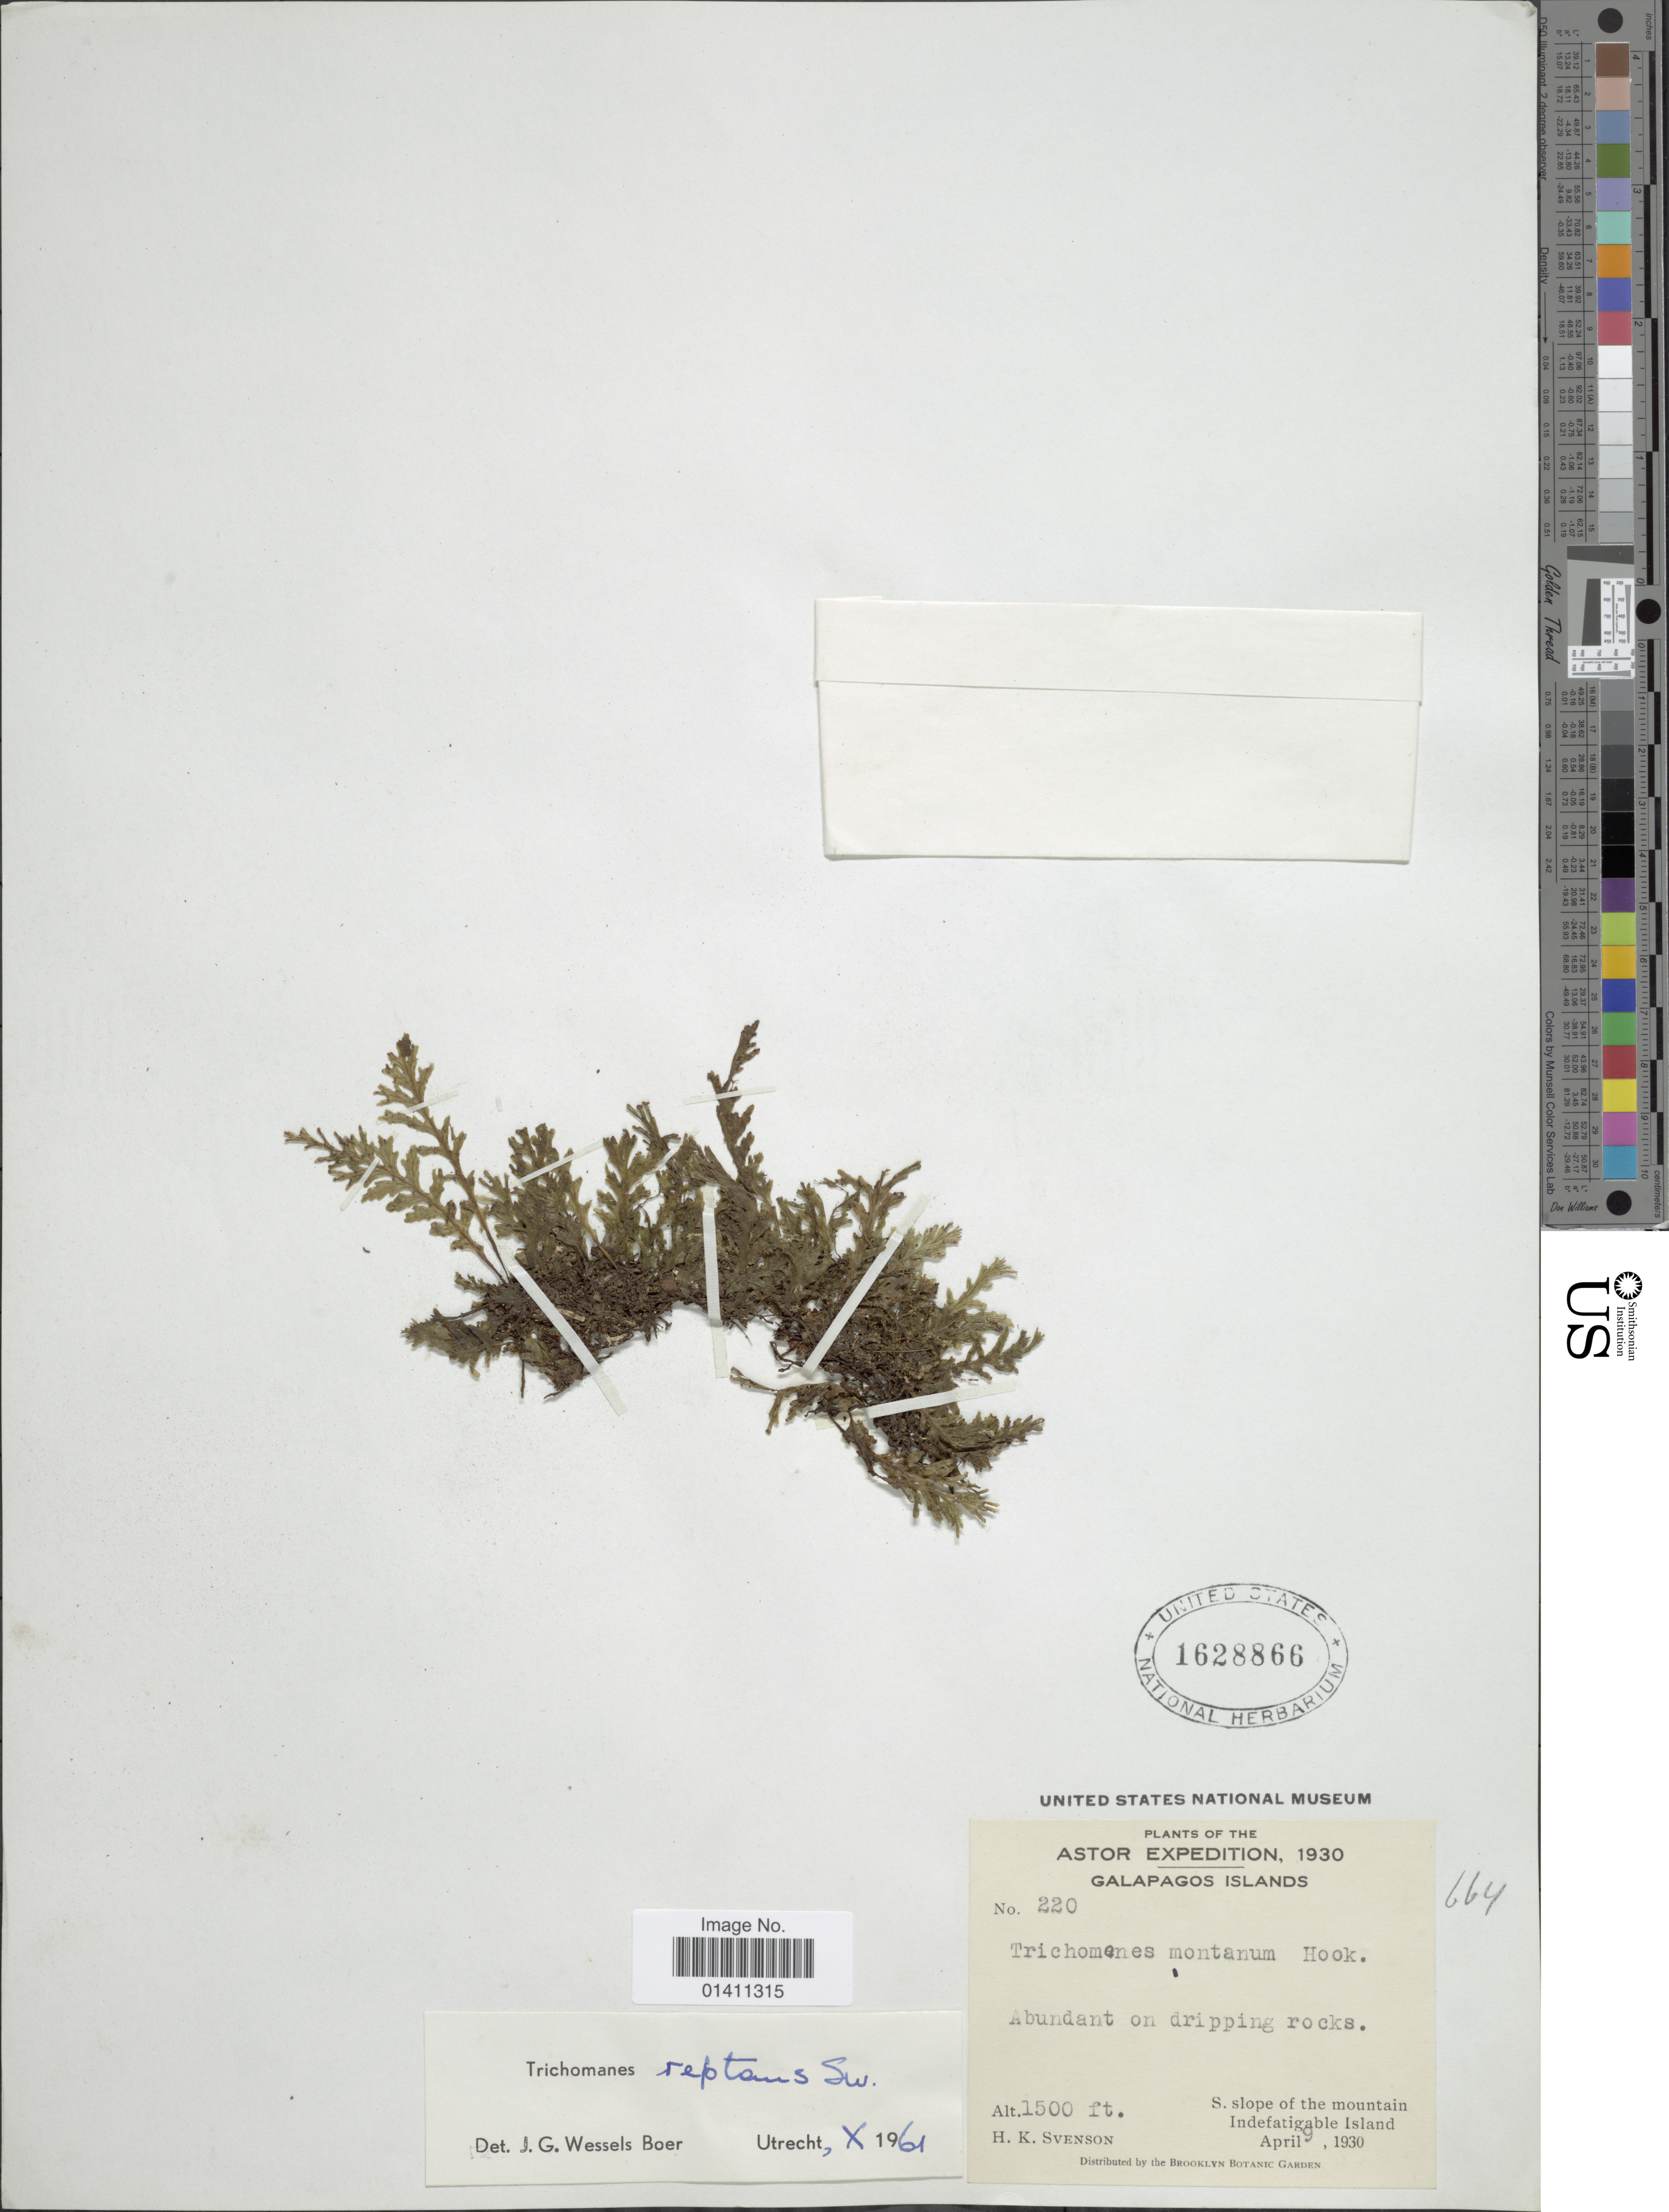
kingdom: Plantae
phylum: Tracheophyta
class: Polypodiopsida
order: Hymenophyllales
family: Hymenophyllaceae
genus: Didymoglossum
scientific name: Didymoglossum reptans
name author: (Sw.) C. Presl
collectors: H. K. Svenson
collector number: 220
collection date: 1930-04-09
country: Ecuador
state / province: Colón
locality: Galapagos Island. S. slope of the mountain Indefatigable Island.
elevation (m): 457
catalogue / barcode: US 1628866